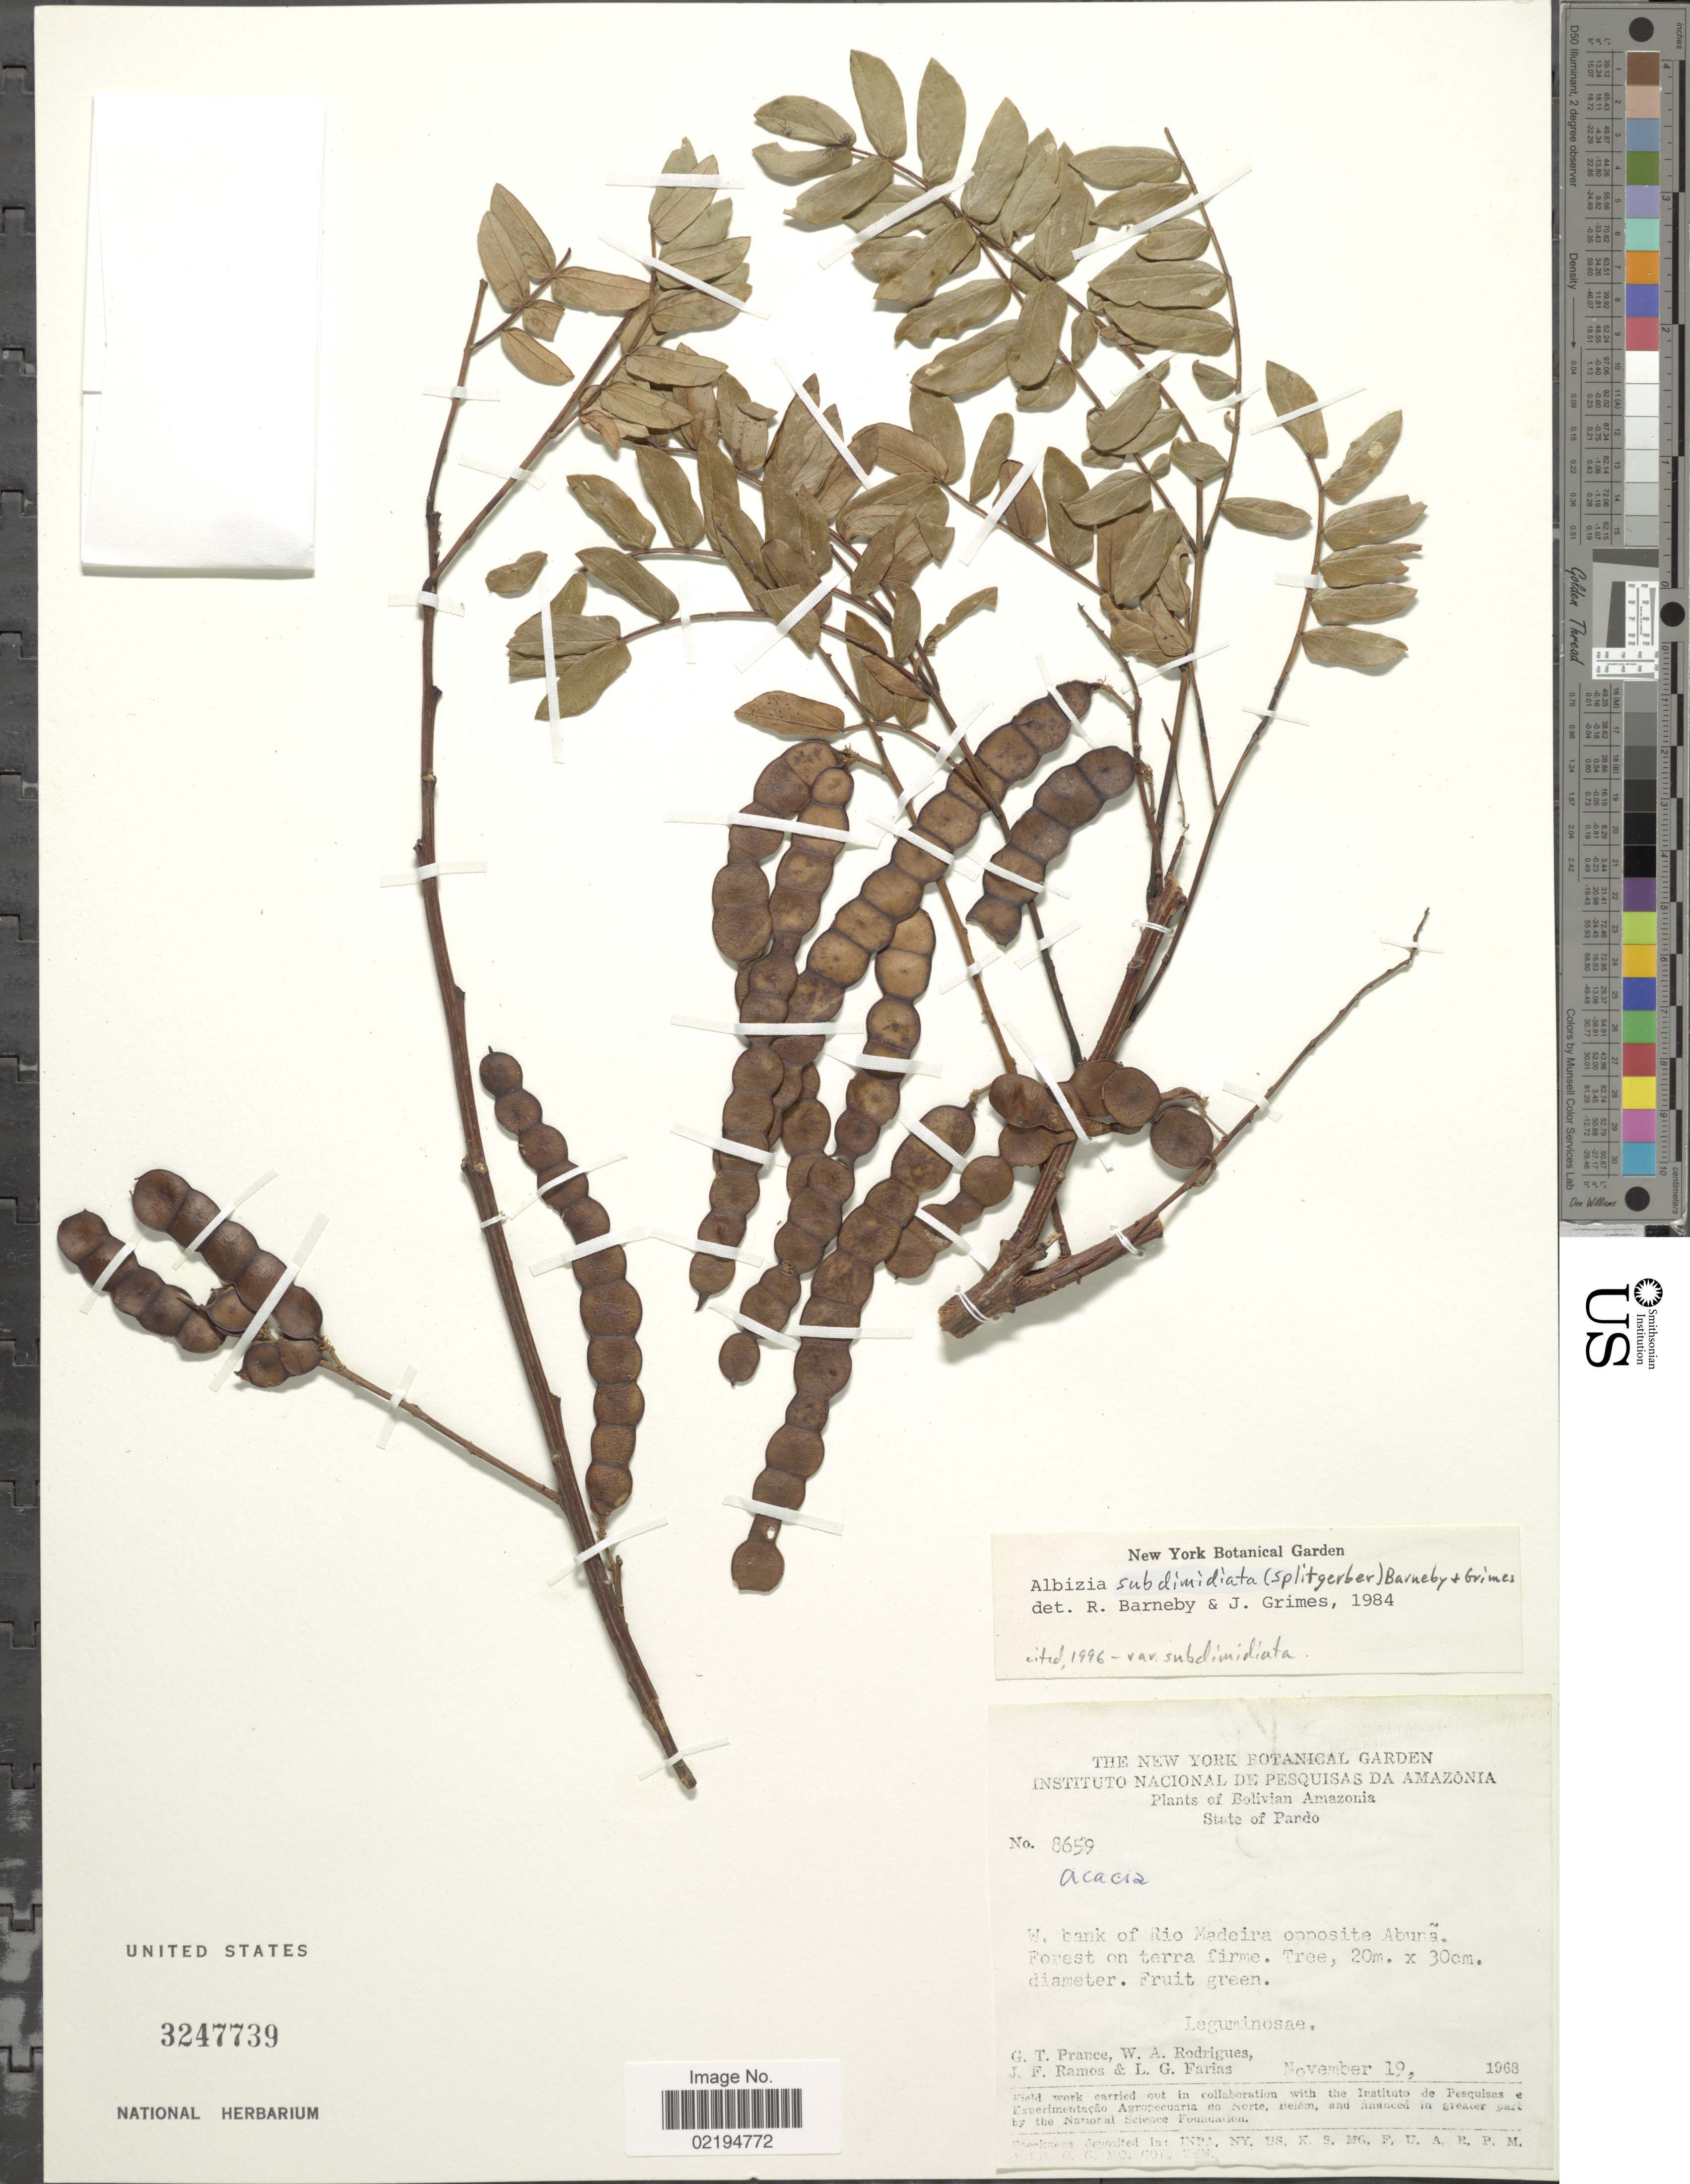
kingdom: Plantae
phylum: Tracheophyta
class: Magnoliopsida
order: Fabales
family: Fabaceae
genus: Pseudalbizzia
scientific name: Pseudalbizzia subdimidiata var. subdimidiata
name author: (Splitg.) Koenen & Duno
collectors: G. T. Prance, W. A. Rodrigues, J. F. Ramos & L. G. Farias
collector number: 8659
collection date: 1968-11-19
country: Bolivia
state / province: Pando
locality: Bolivian Amazonia, W. bank of Rio Madeira opposite Abuna.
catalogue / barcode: US 3247739